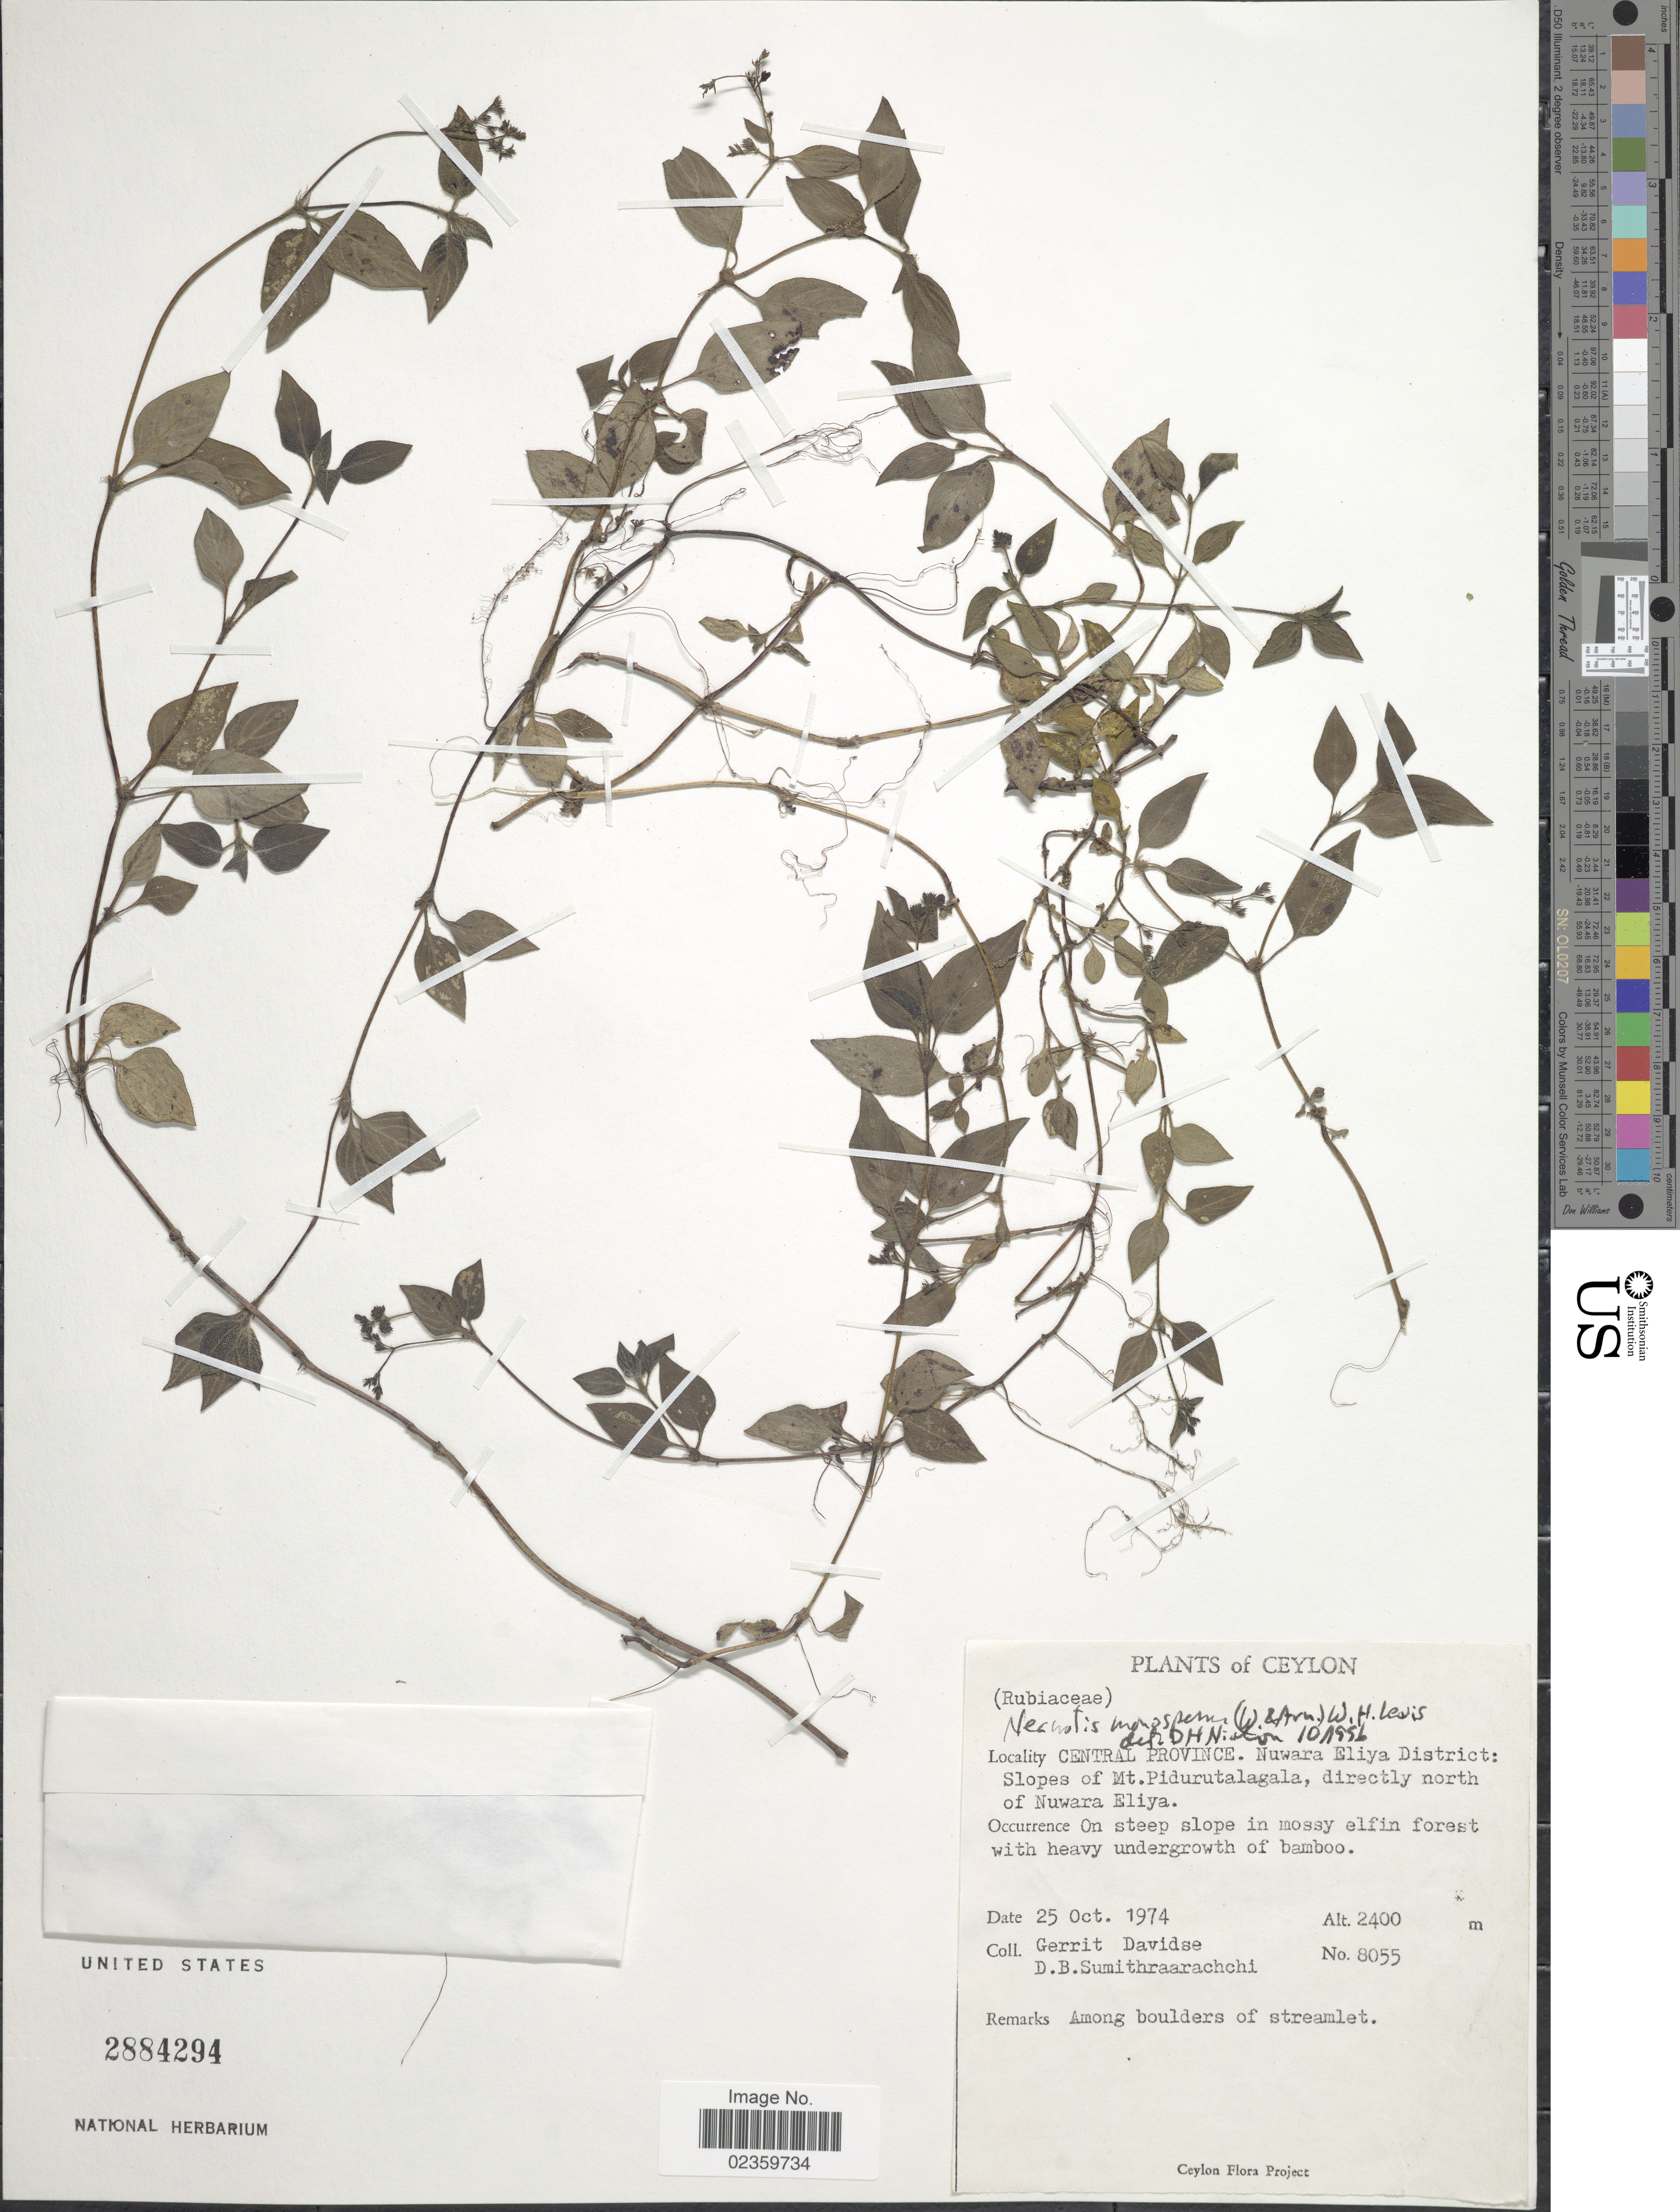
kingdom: Plantae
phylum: Tracheophyta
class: Magnoliopsida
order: Gentianales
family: Rubiaceae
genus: Neanotis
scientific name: Neanotis monosperma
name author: (Wight & Arn.) W.H. Lewis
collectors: G. Davidse & D. B. Sumithraarachchi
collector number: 8055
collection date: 1974-10-25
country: Sri Lanka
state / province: Central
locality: Ceylon, Central Province. Nuwara Eliya District: Slopes of Mt. Pidurutalagala, direclty north of Nuwara Eliya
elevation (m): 2400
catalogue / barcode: US 2884294